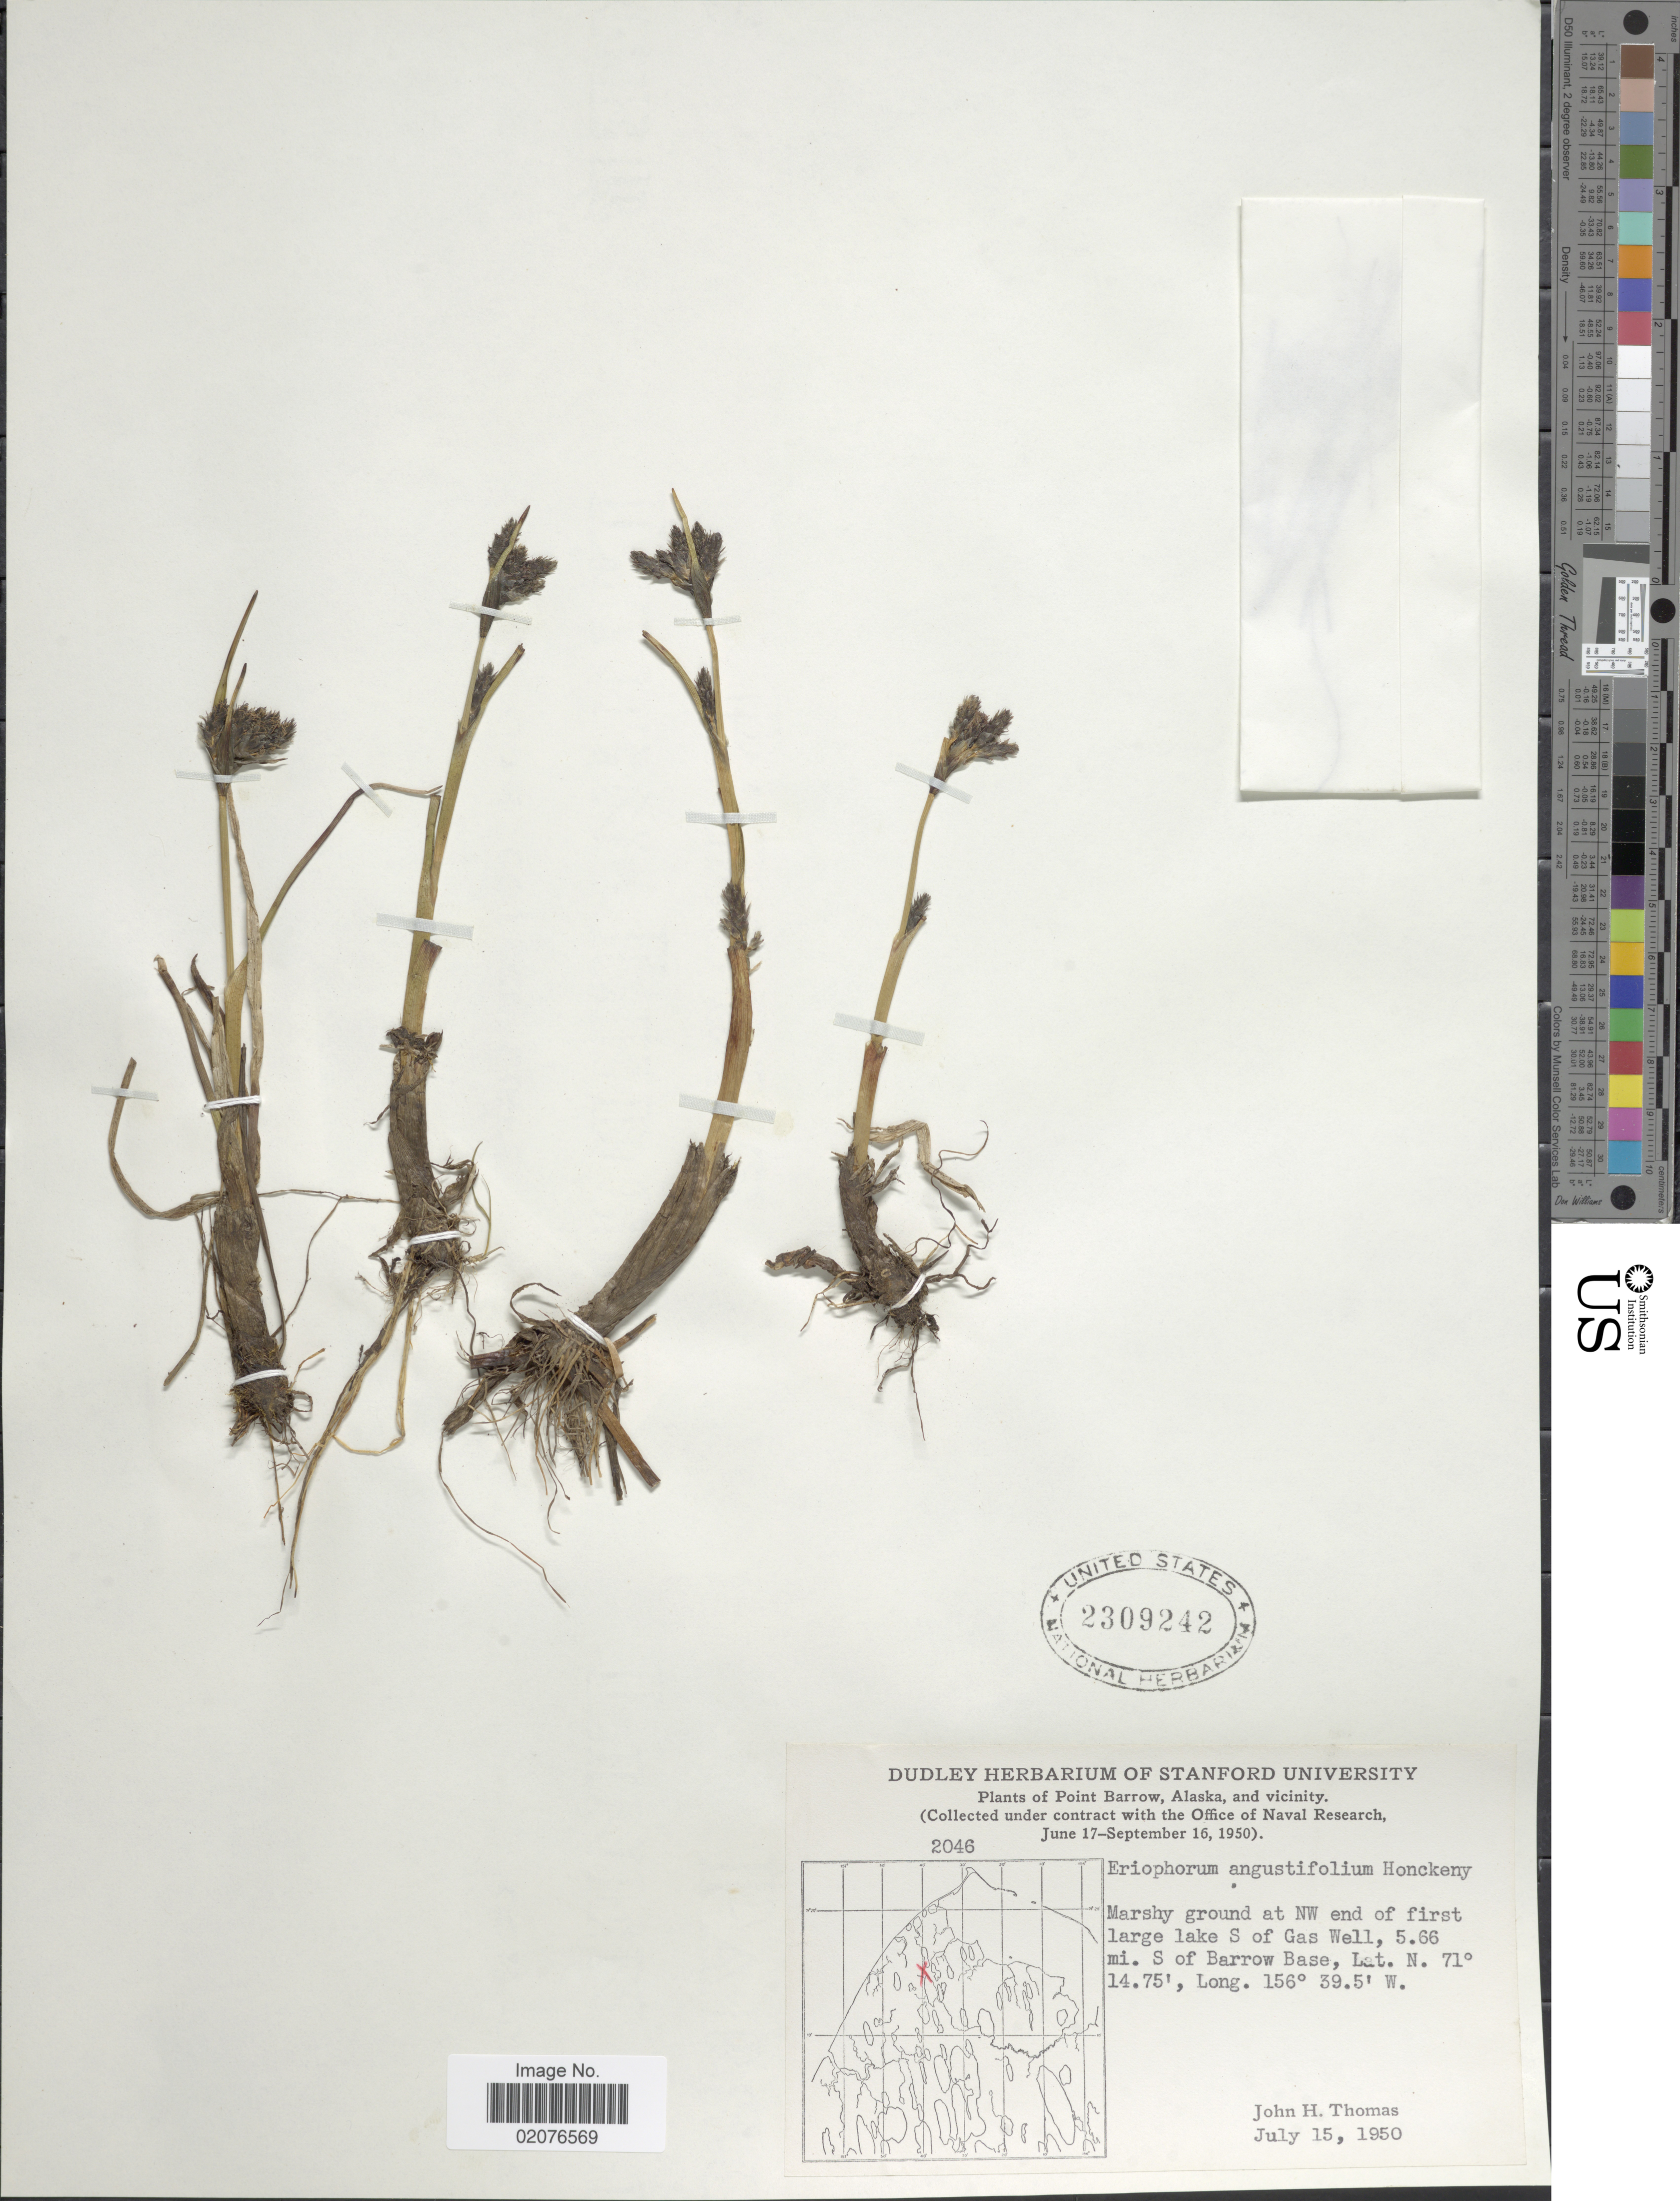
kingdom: Plantae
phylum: Tracheophyta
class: Liliopsida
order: Poales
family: Cyperaceae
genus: Eriophorum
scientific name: Eriophorum angustifolium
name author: Honck.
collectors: J. H. Thomas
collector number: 2046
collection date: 1950-07-15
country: United States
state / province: Alaska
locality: Point Barrow, and vicinity, Marshy ground at NW end of first large lake S of Gas Well, 5.66 mi S of Barrow Base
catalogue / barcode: US 2309242